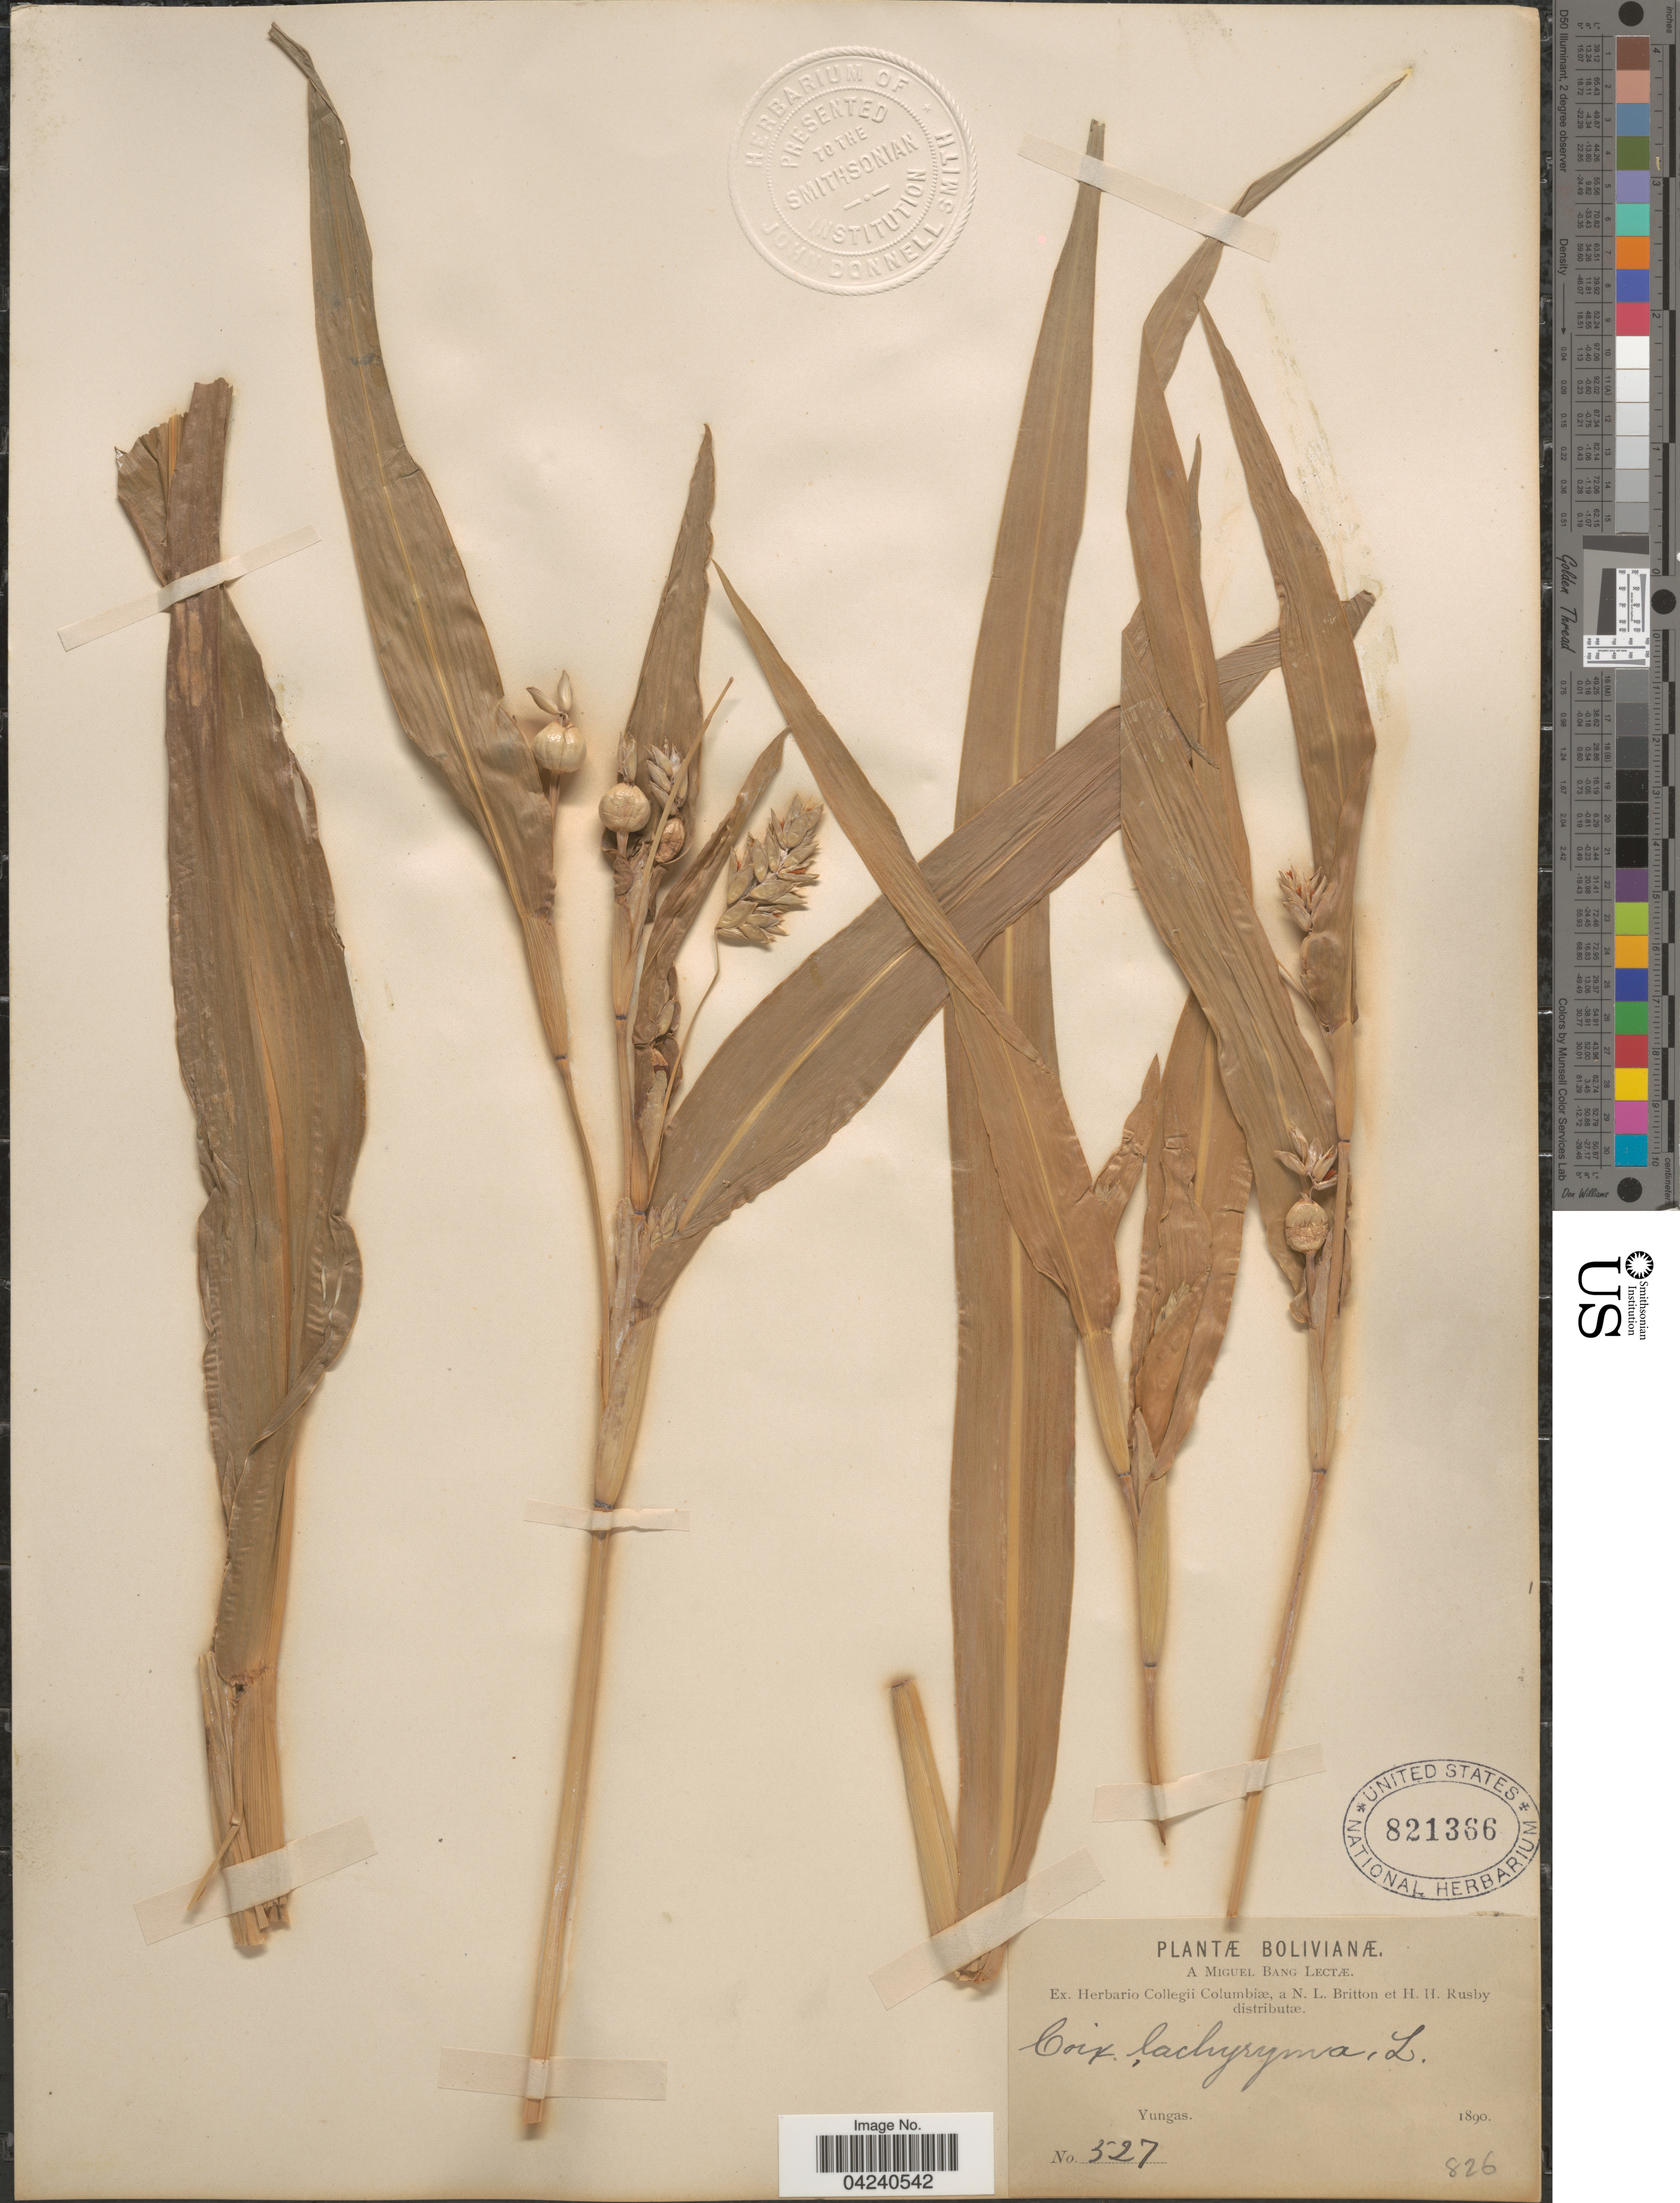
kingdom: Plantae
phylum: Tracheophyta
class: Liliopsida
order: Poales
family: Poaceae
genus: Coix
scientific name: Coix lacryma-jobi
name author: L.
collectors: M. Bang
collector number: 527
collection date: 1890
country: Bolivia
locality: Yungas.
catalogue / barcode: US 821366